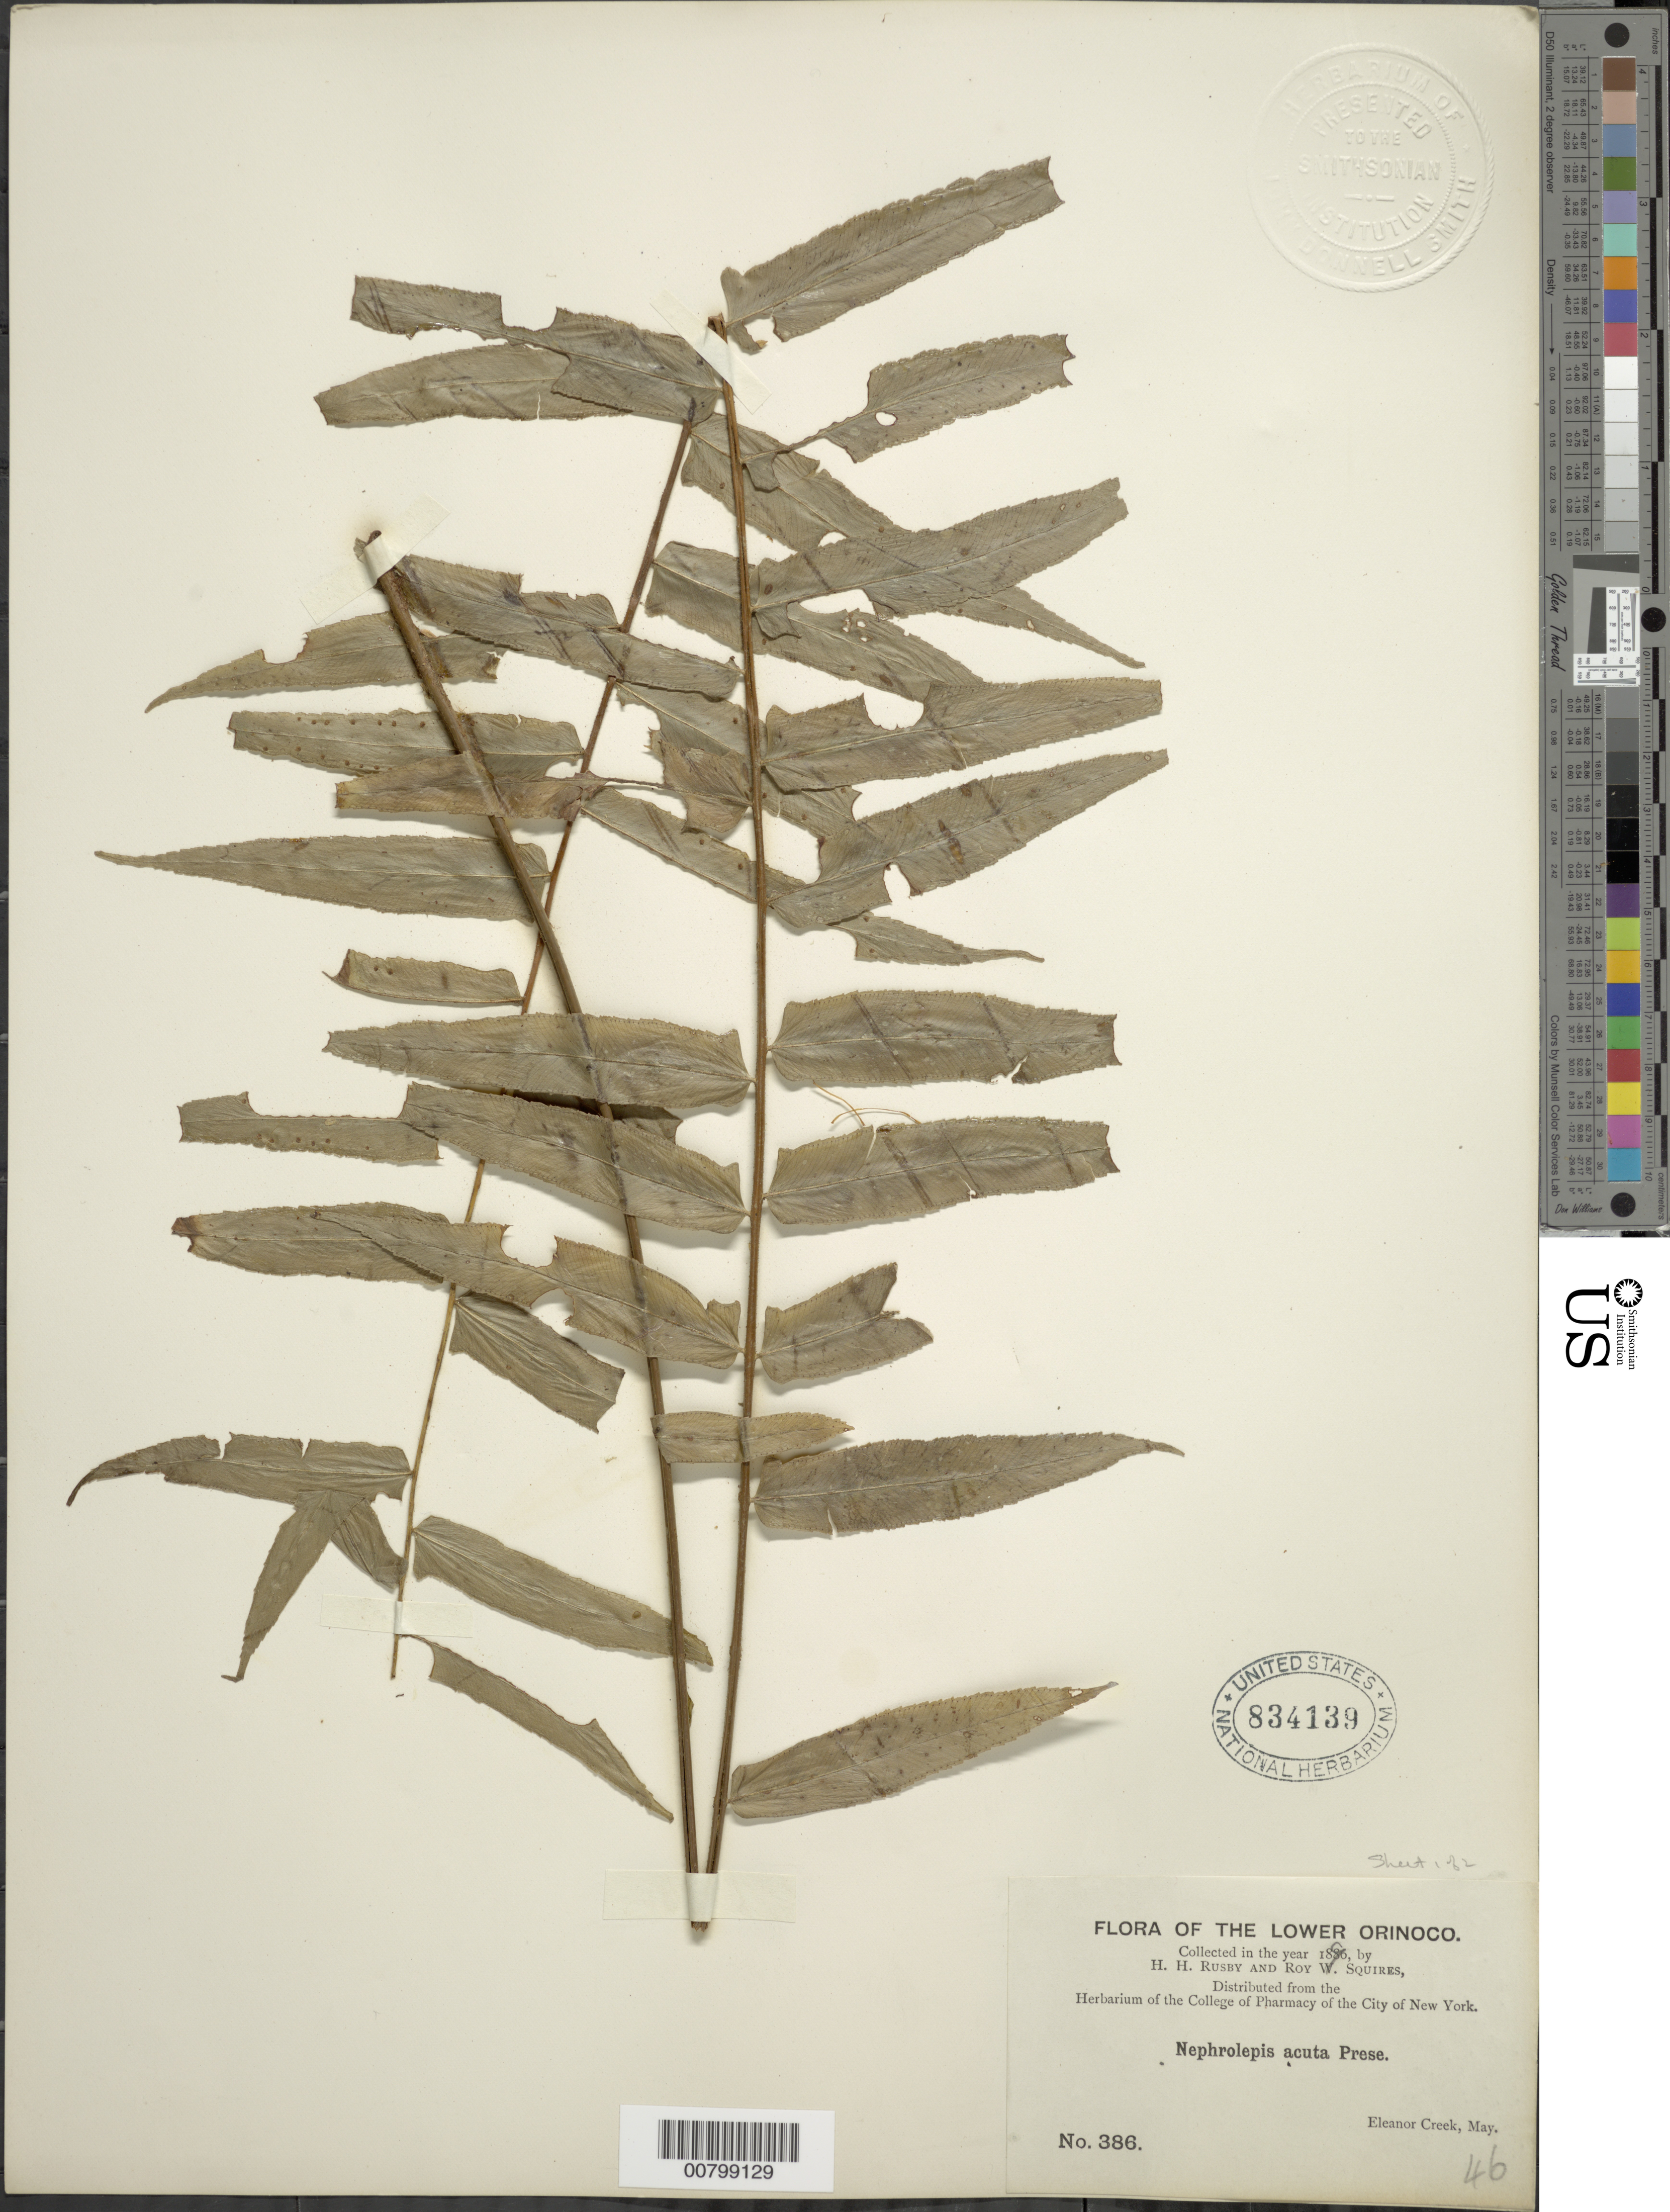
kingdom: Plantae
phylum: Tracheophyta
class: Polypodiopsida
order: Polypodiales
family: Nephrolepidaceae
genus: Nephrolepis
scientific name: Nephrolepis biserrata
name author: (Sw.) Schott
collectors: H. H. Rusby & R. Squires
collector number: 386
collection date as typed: May 1896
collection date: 1896-05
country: Venezuela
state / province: Delta Amacuro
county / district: Antonio Díaz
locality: Lower Orinoco, Eleanor Creek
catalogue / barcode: US 834139